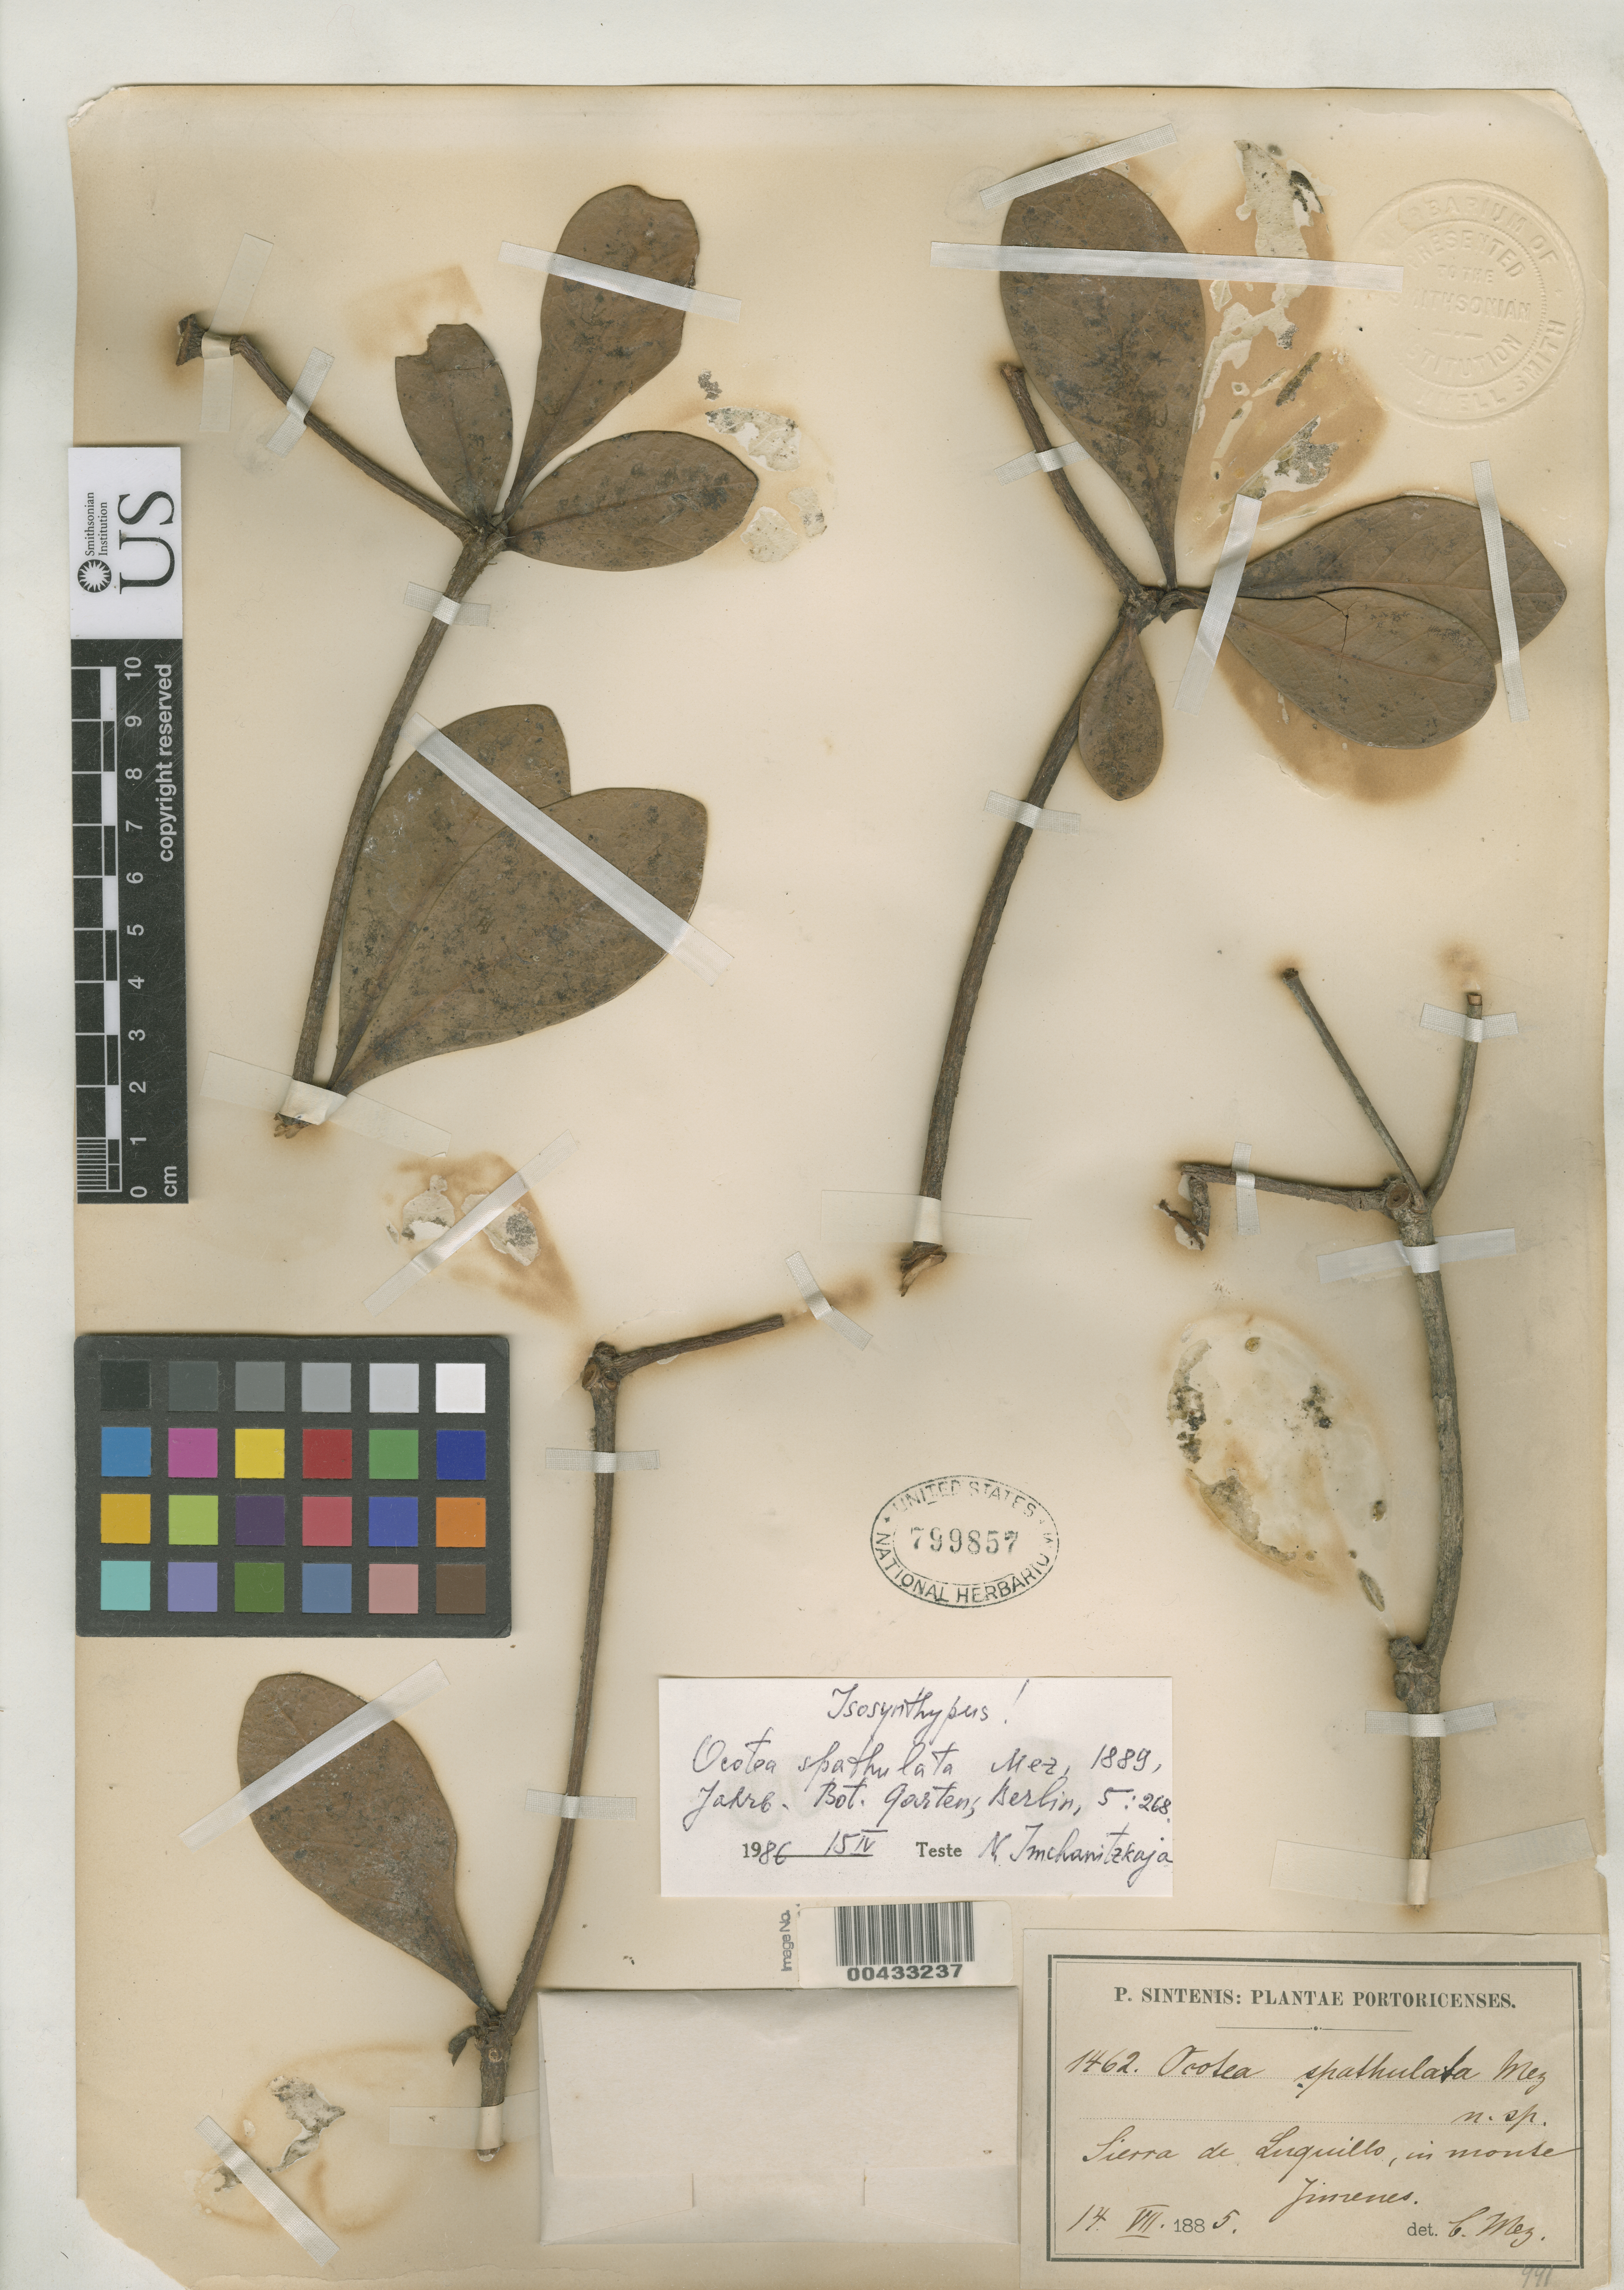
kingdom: Plantae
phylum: Tracheophyta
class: Magnoliopsida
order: Laurales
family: Lauraceae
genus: Ocotea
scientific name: Ocotea spathulata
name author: Mez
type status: Isosyntype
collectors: P. Sintenis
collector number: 1462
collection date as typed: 14 Jul 1885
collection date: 1885-07-14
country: Puerto Rico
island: Greater Antilles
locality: Sierra du Laguillo, in Montejimenes.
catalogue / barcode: US 799857